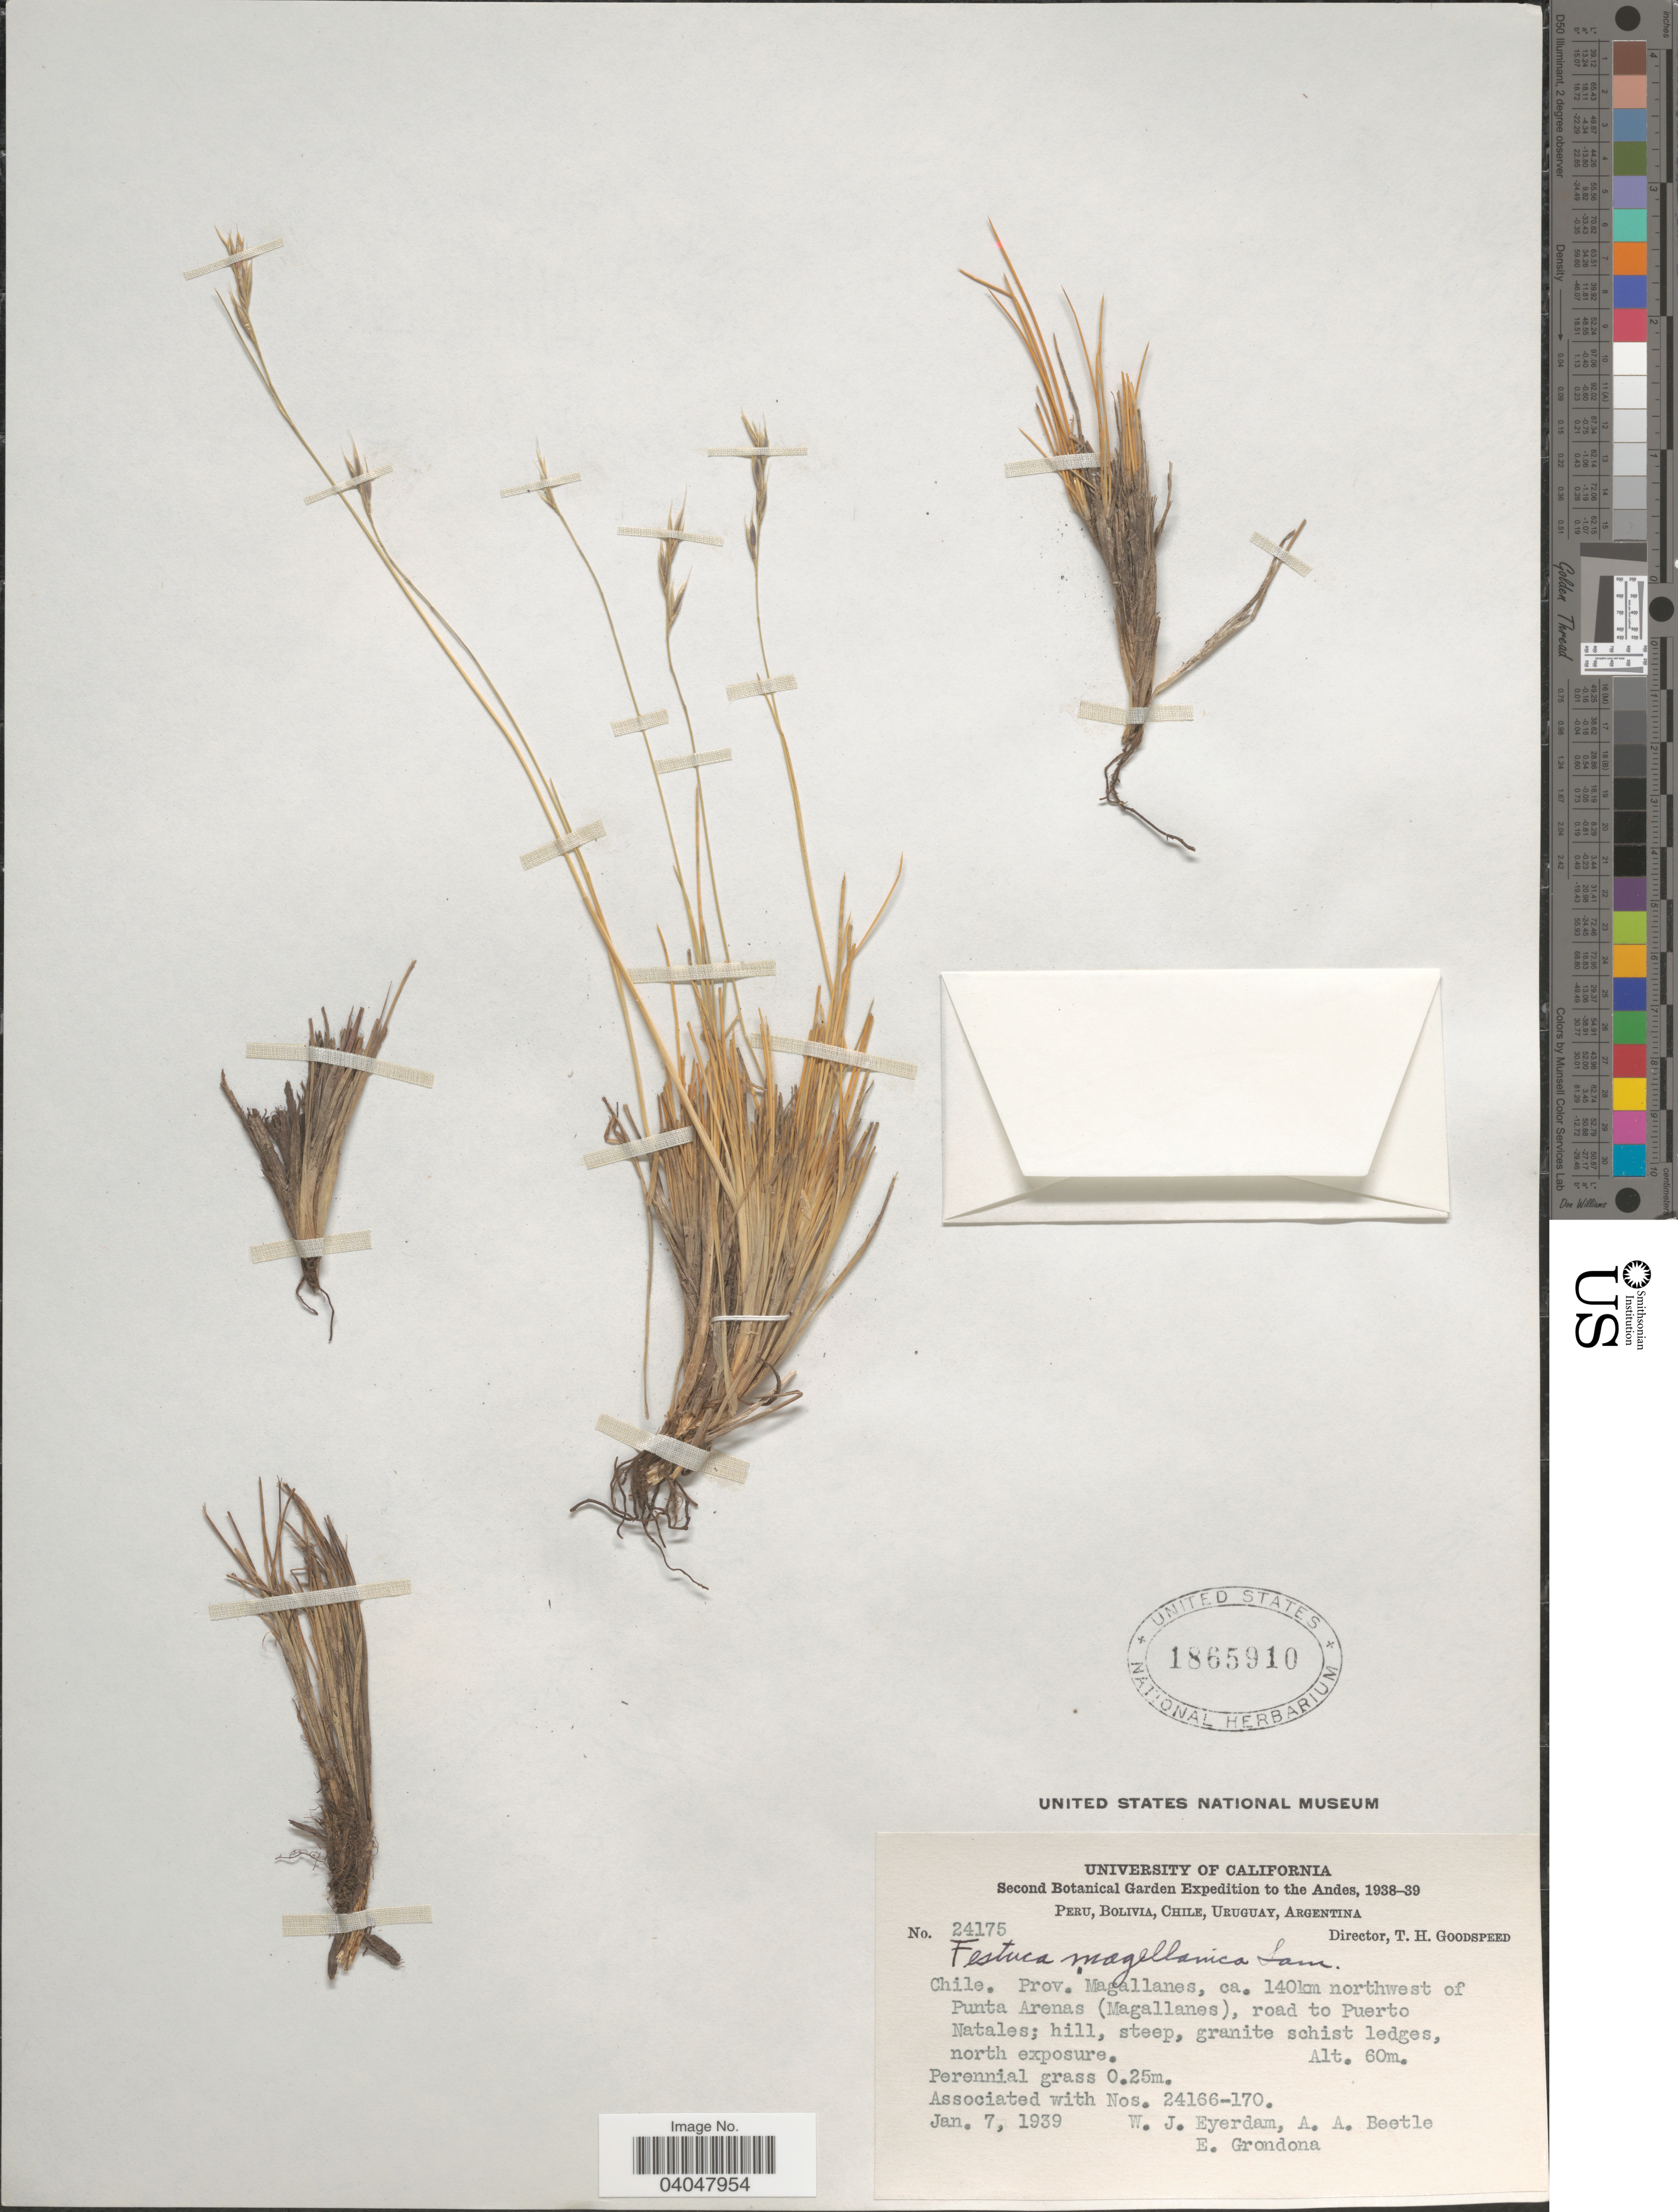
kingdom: Plantae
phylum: Tracheophyta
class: Liliopsida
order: Poales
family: Poaceae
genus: Festuca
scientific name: Festuca magellanica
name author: Lam.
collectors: W. J. Eyerdam, A. A. Beetle & E. Grondona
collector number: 24175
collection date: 1939-01-07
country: Chile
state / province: Magallanes y de la Antártica Chilena (XII)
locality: Prov. Magallanes, ca. 140km northwest of Punta Arenas (Magallanes), road to Puerto Natales; hill, steep, granite schist ledges, north exposure.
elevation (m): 60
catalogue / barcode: US 1865910